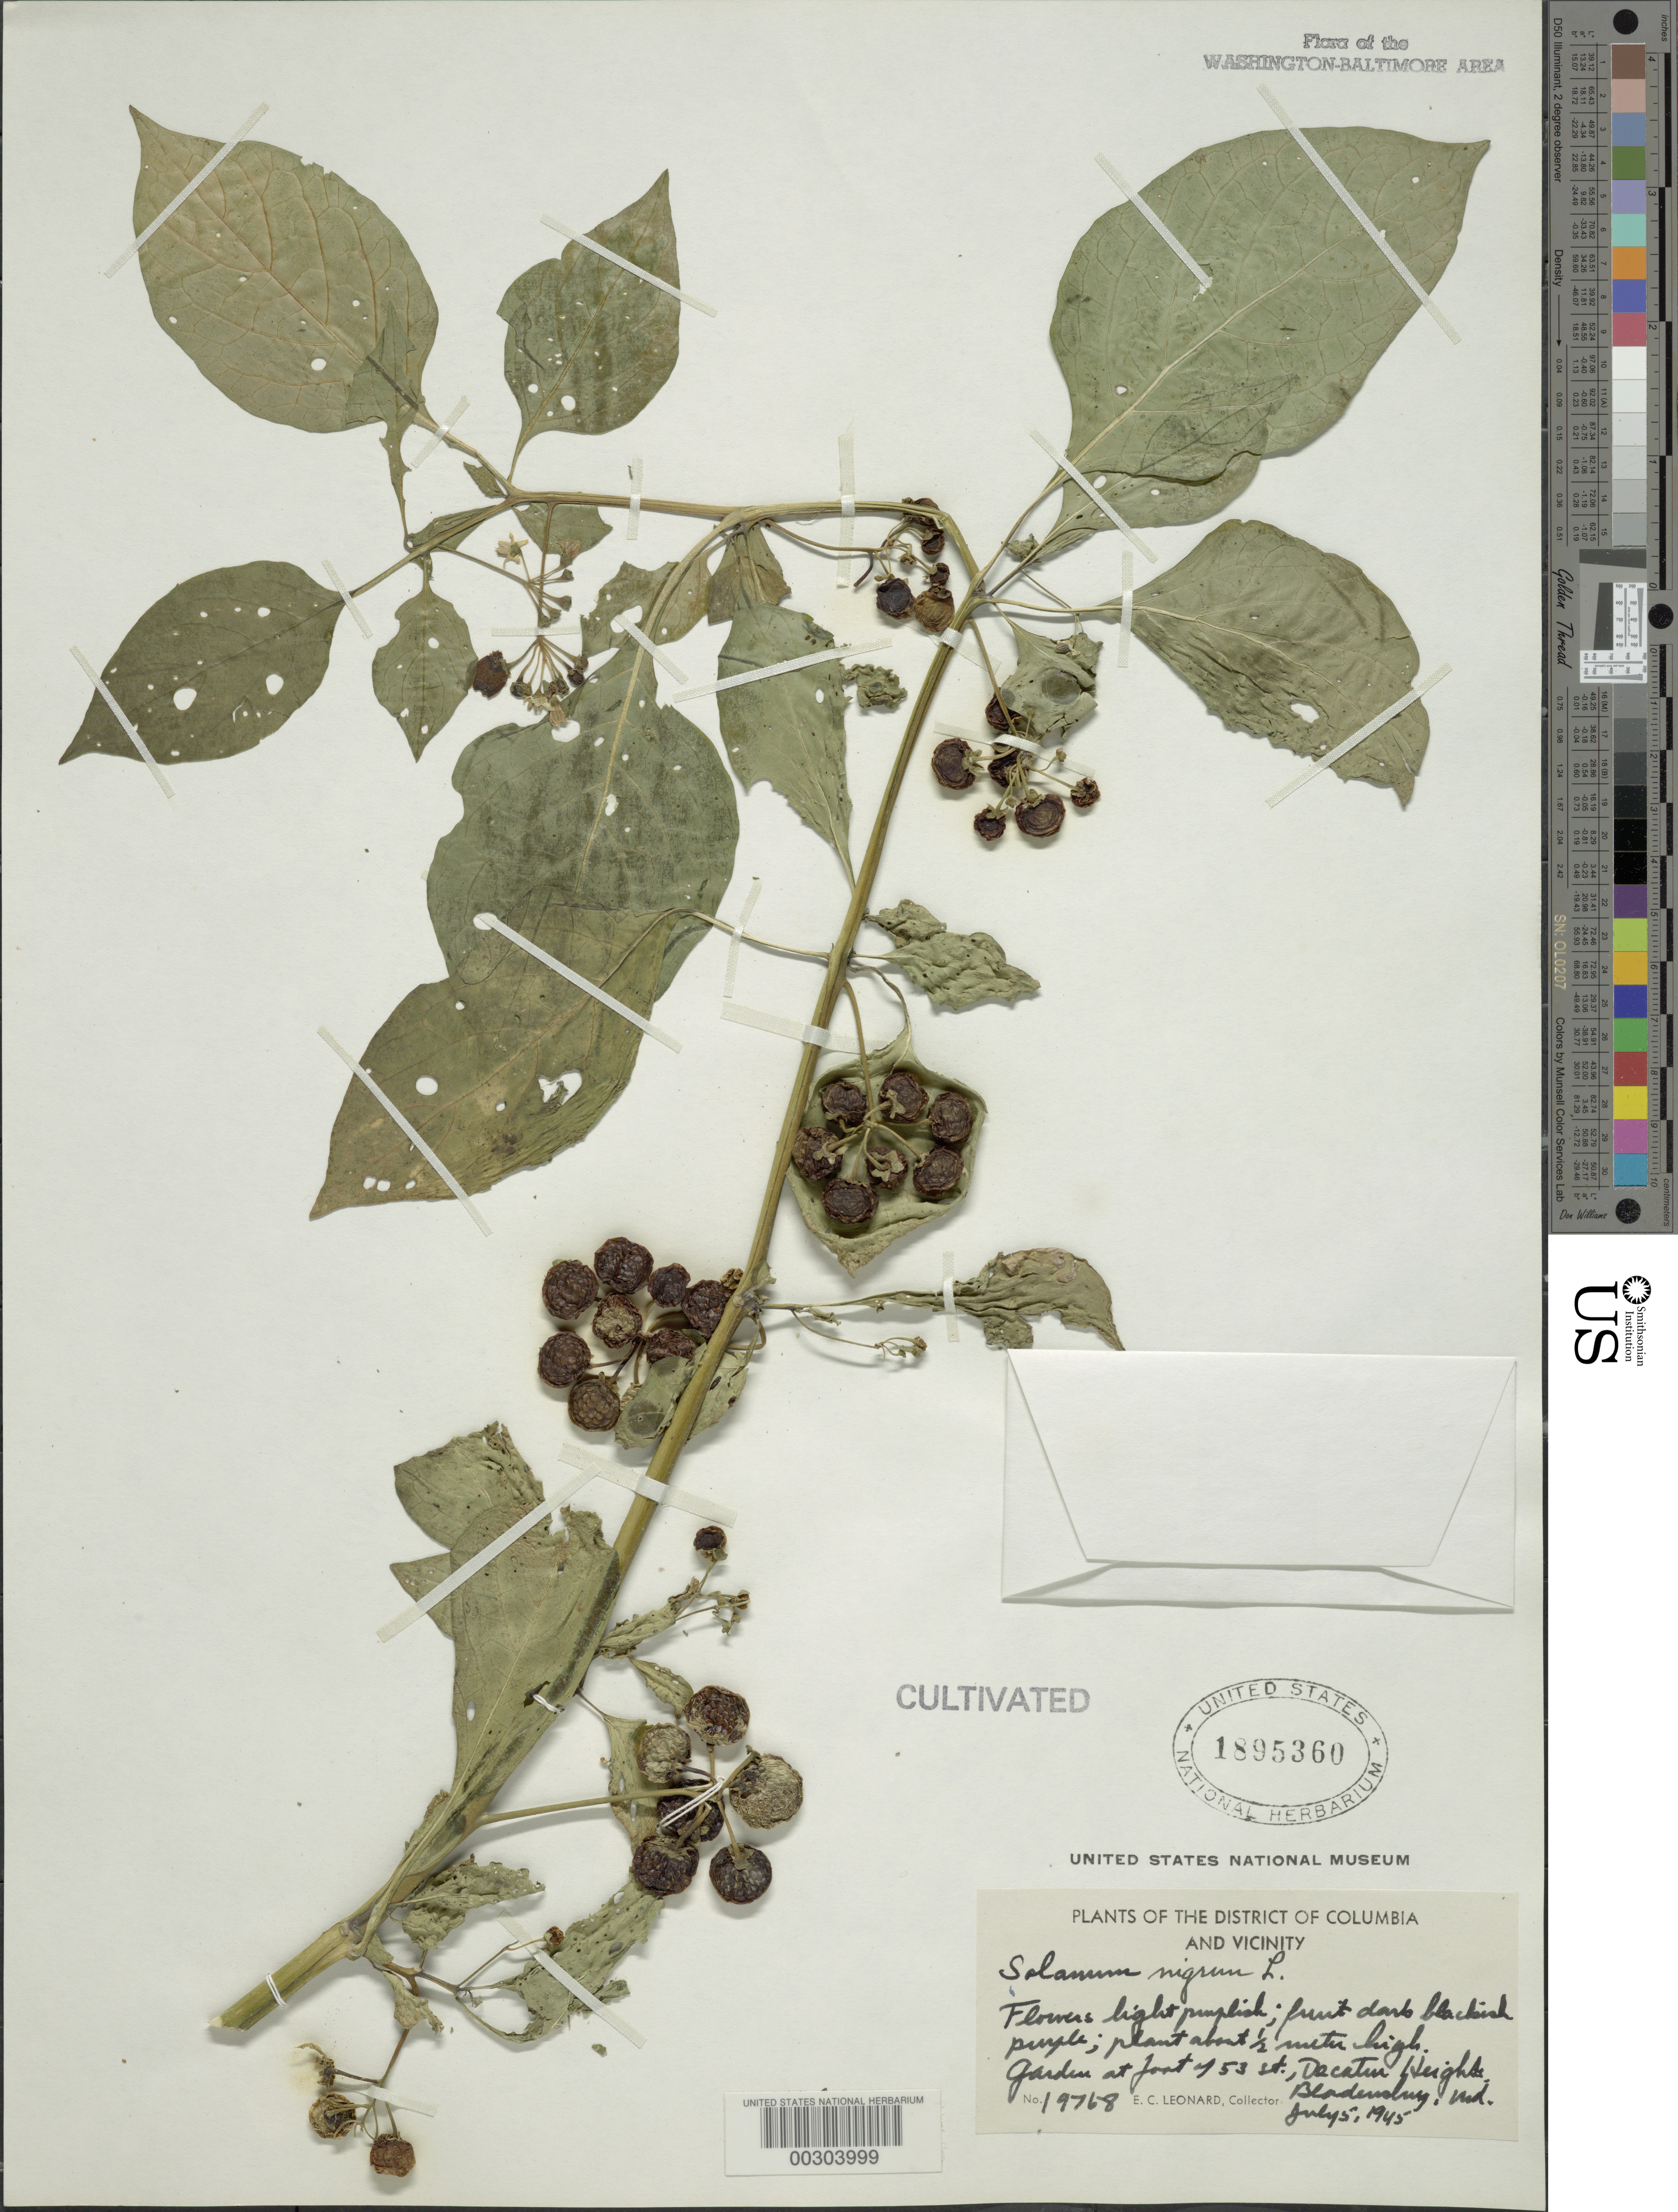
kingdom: Plantae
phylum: Tracheophyta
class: Magnoliopsida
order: Solanales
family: Solanaceae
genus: Solanum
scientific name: Solanum nigrum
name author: L.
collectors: E. C. Leonard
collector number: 19768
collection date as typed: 05 Jul 1945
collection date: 1945-07-05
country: United States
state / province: Maryland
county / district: Prince George's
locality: Bladensburg, 4003 53 St, N side of House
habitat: Garden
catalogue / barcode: US 1895360